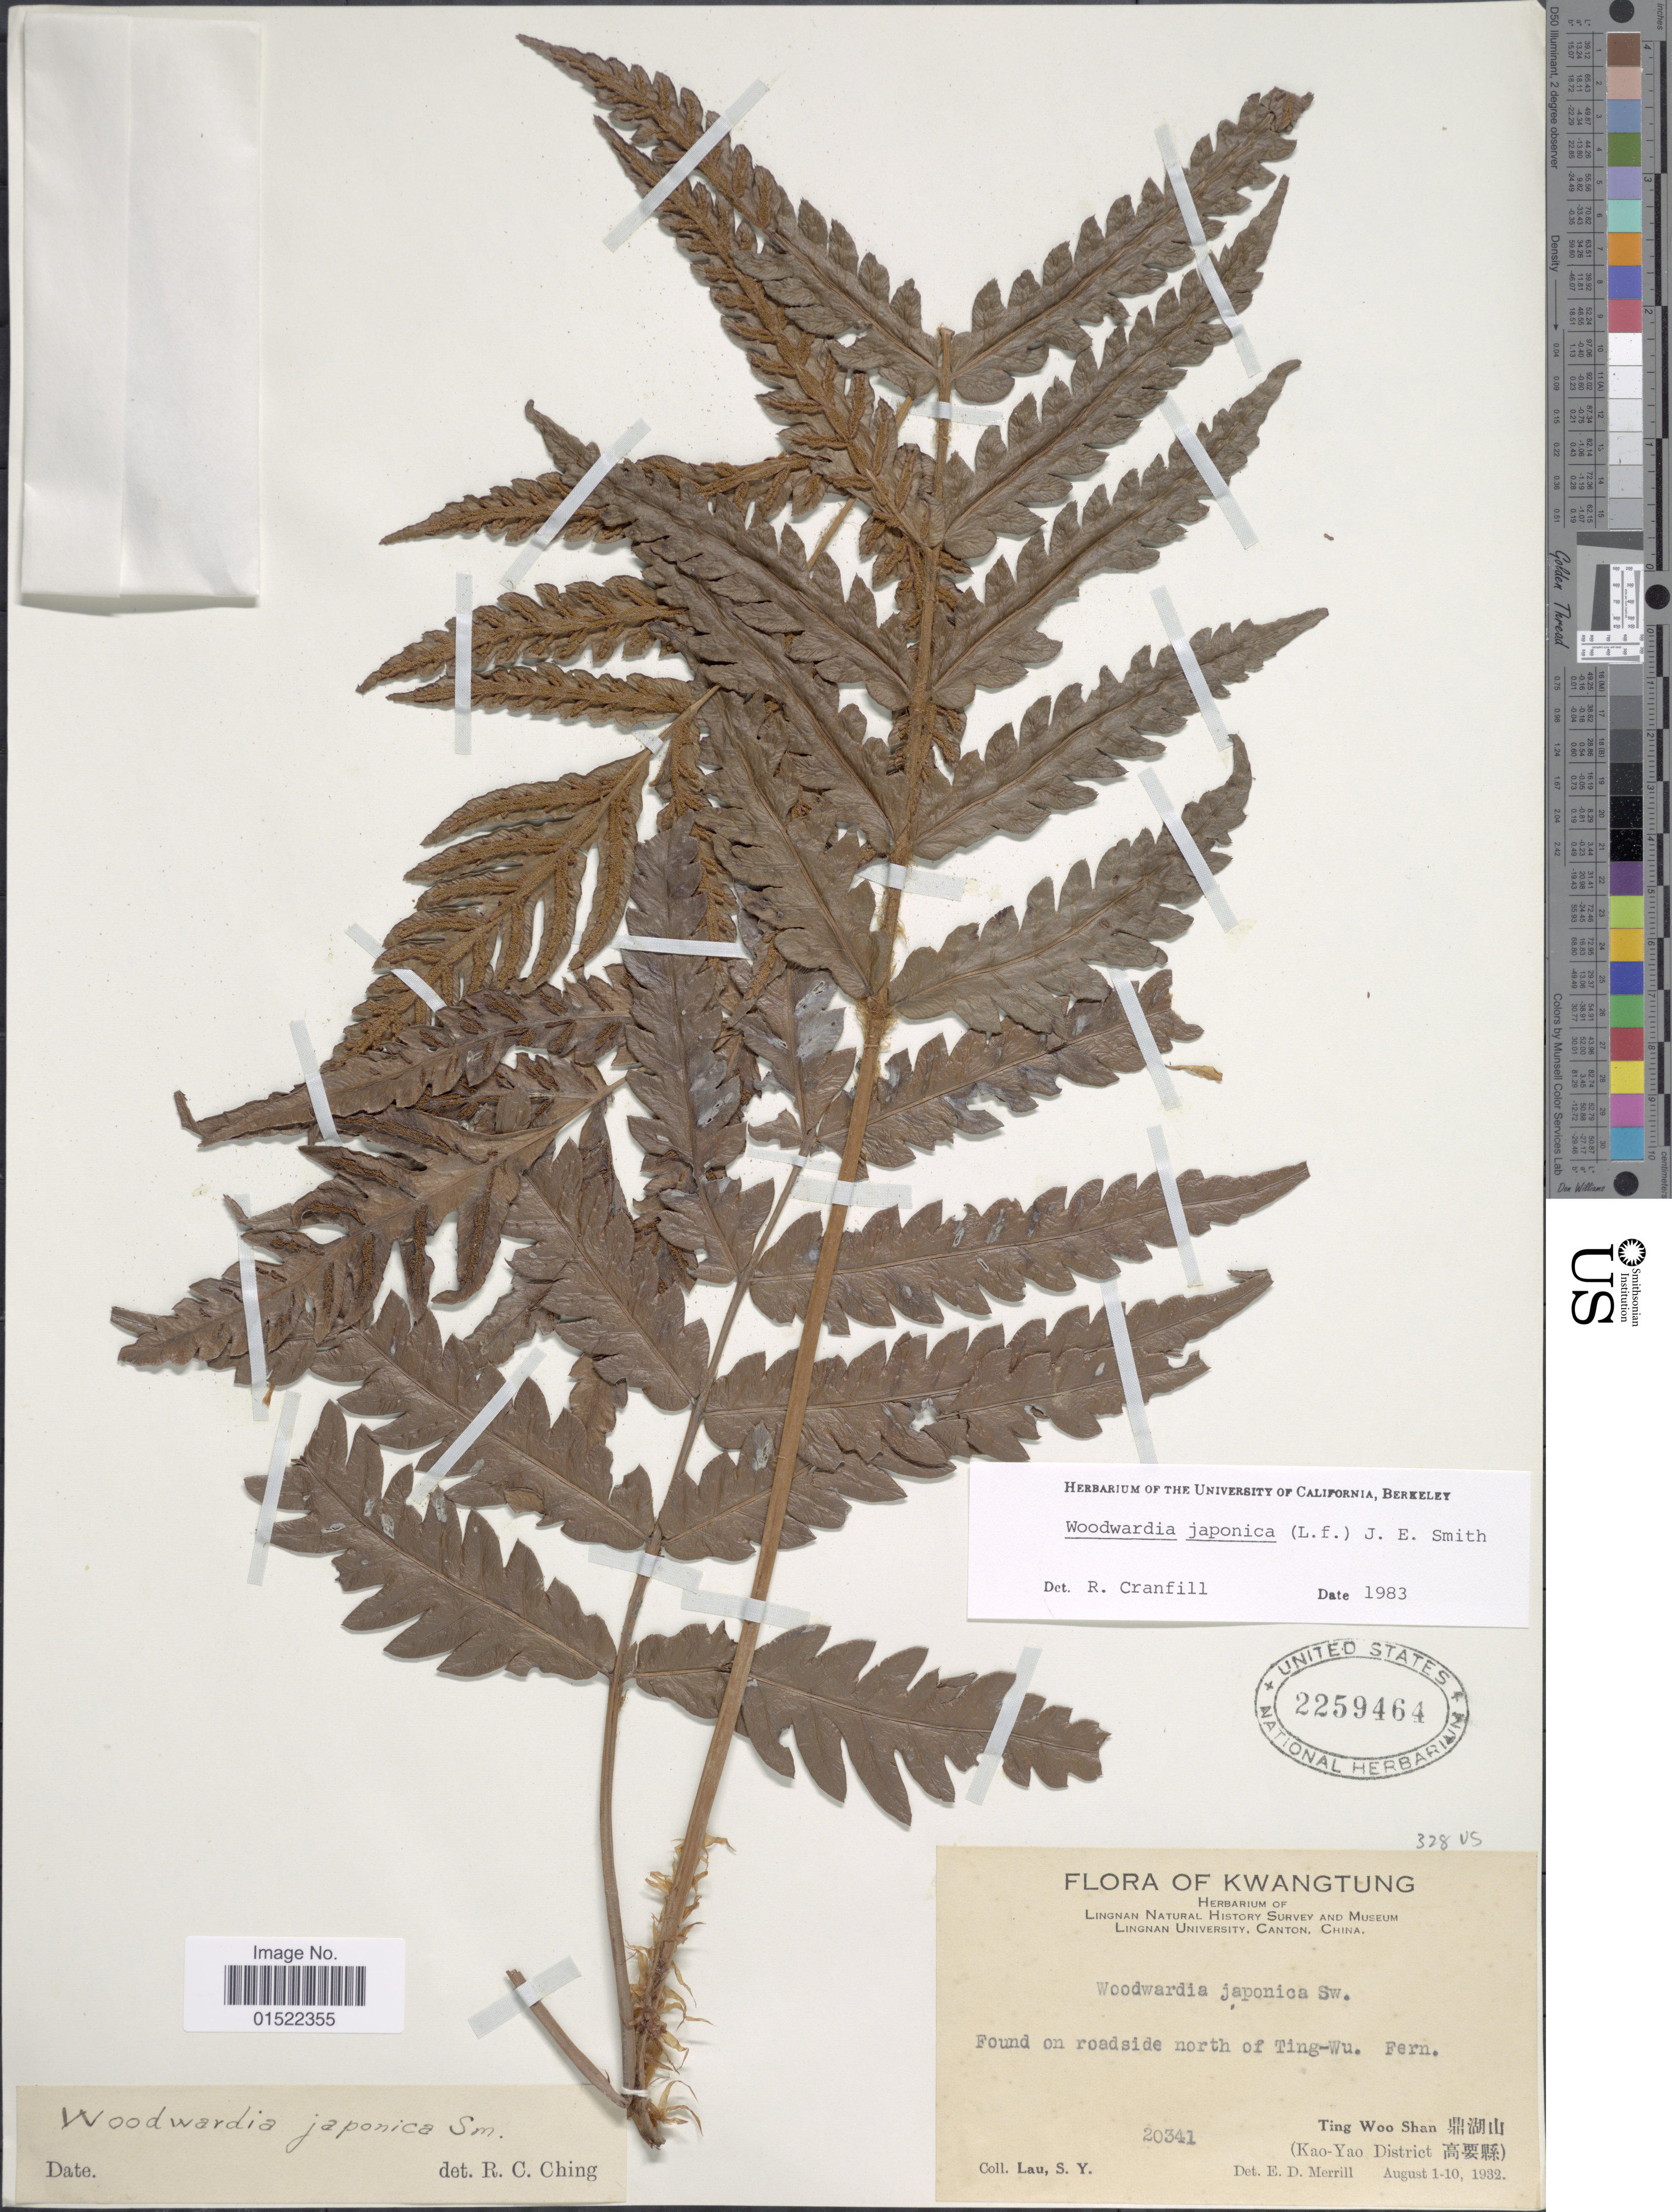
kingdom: Plantae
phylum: Tracheophyta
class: Polypodiopsida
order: Polypodiales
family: Blechnaceae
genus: Woodwardia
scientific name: Woodwardia japonica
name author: (L. f.) Sm.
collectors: S. Y. Lau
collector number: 20341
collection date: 1932-08-01/1932-08-10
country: China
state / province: Guangdong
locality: Kwangrtung, Ting Woo Shan (Kao-Yao District), Found on roadside north of Ting-wu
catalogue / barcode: US 2259464